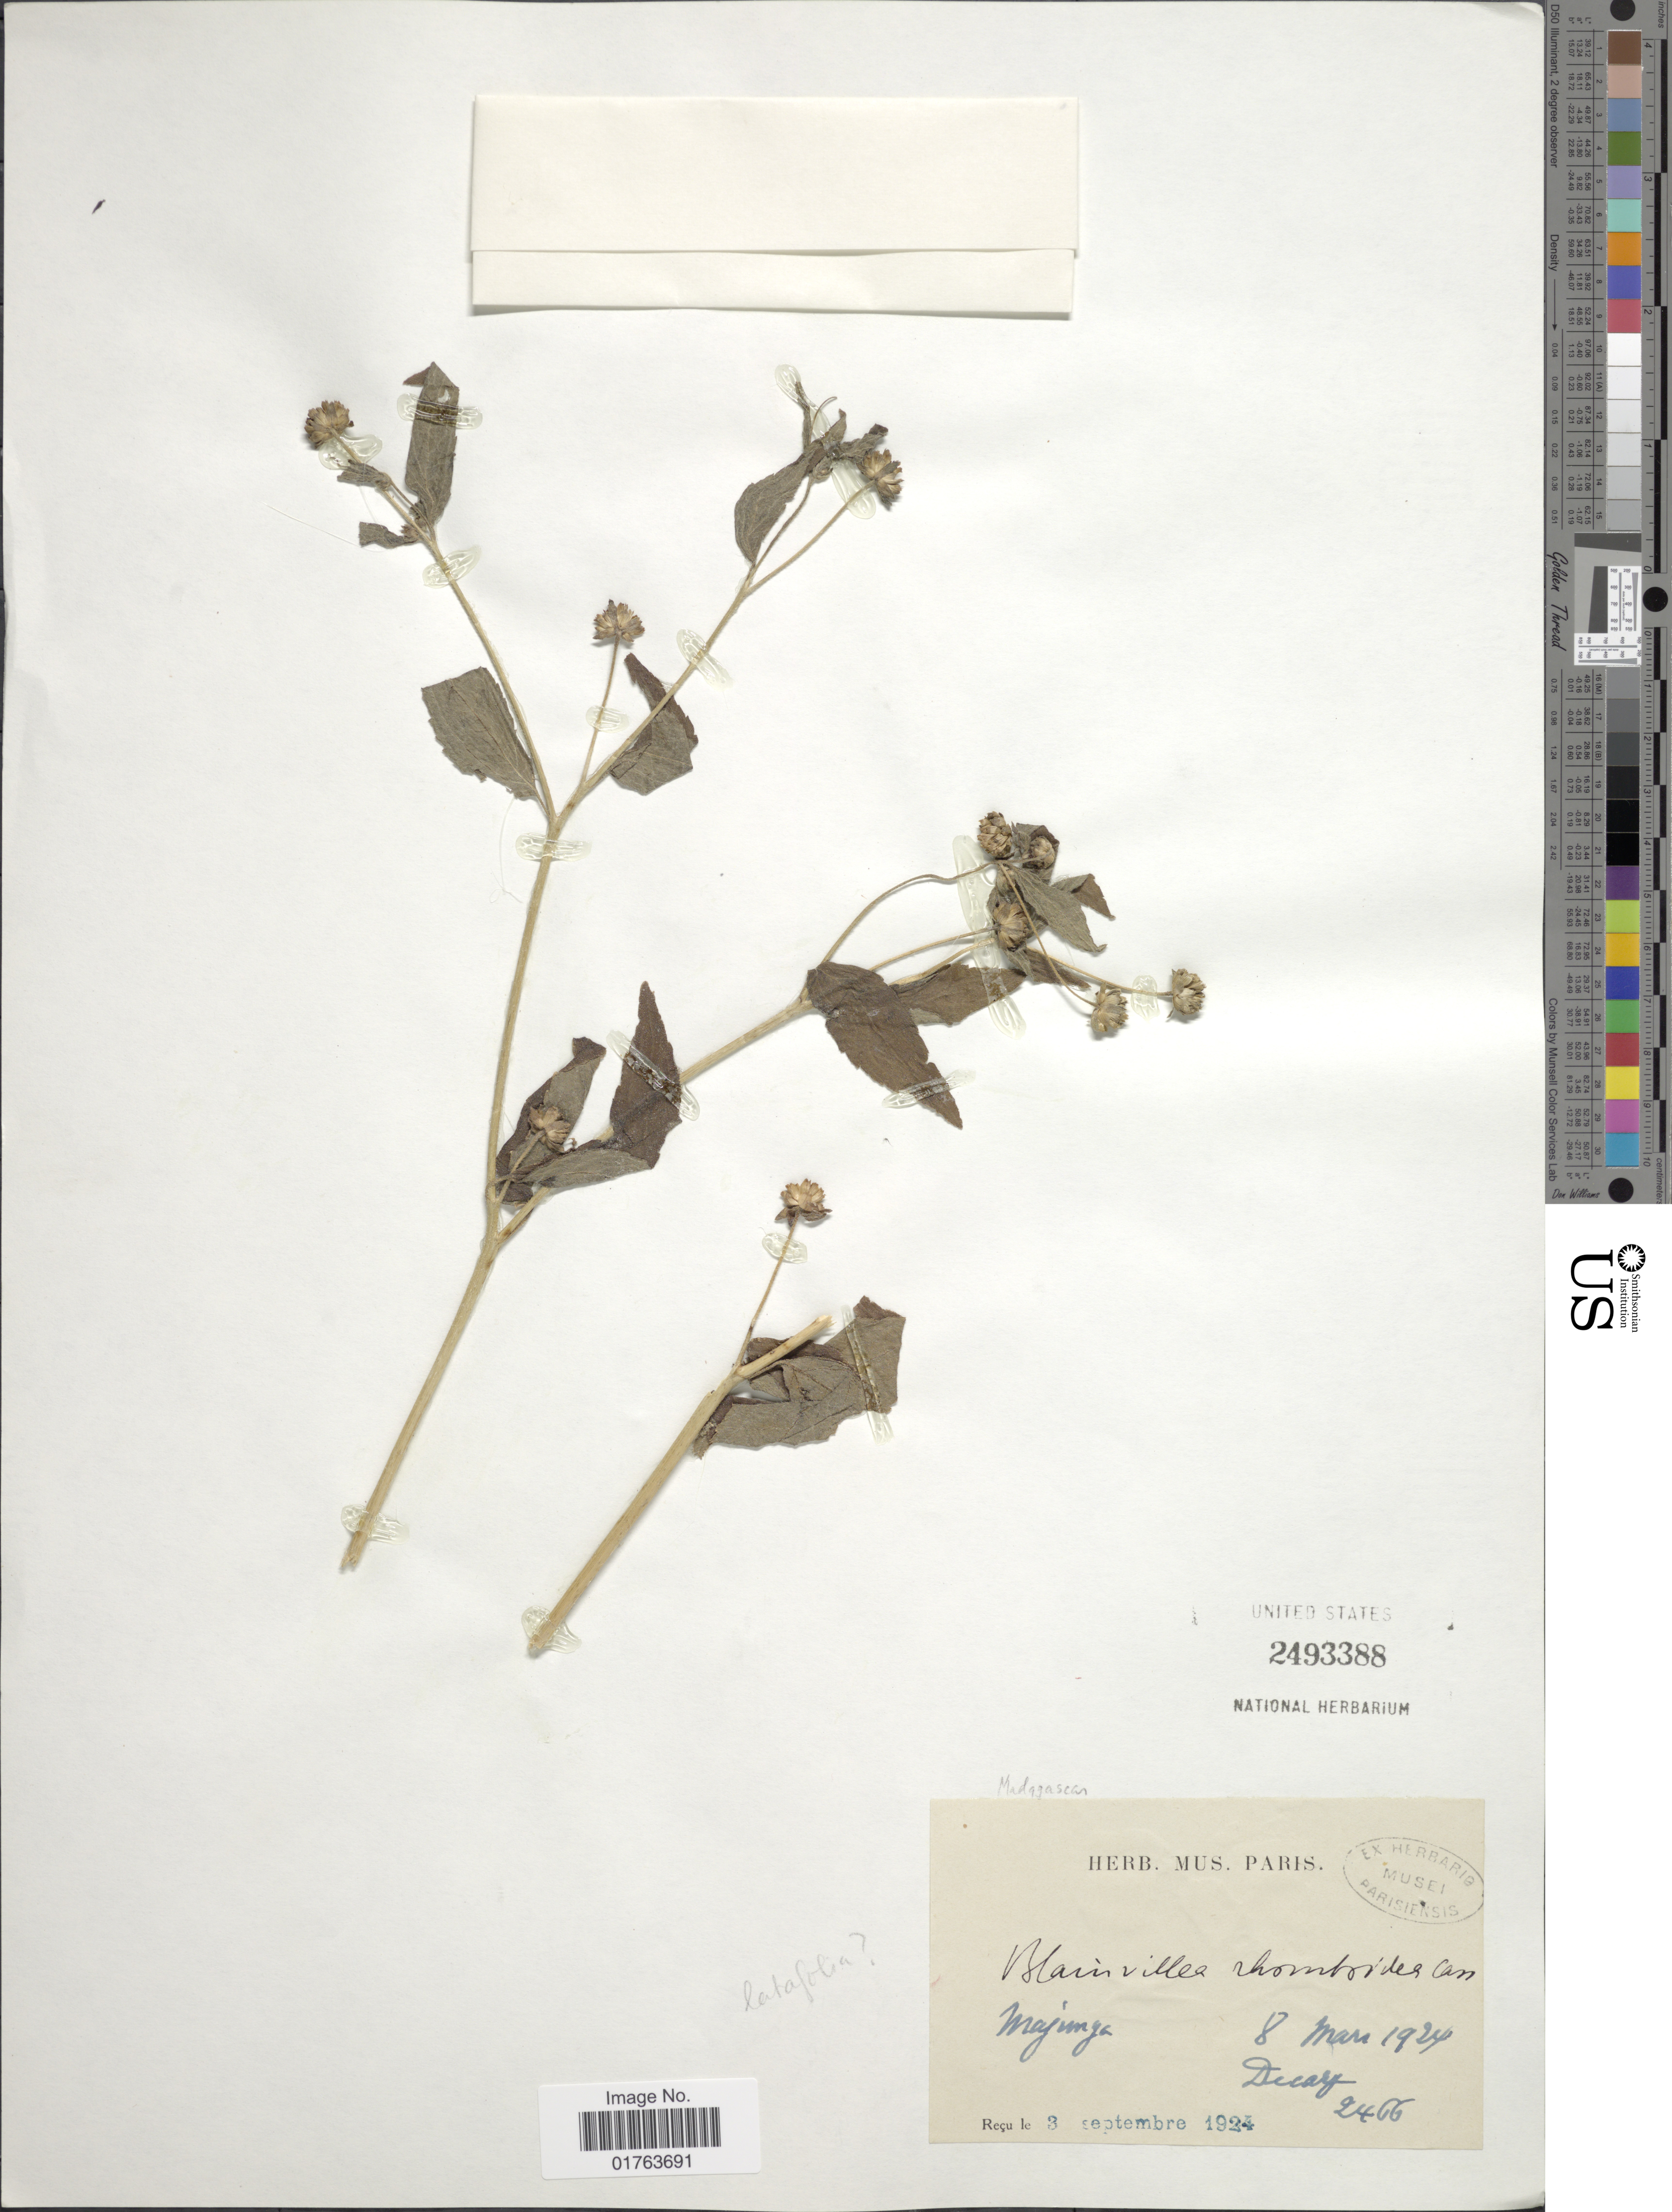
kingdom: Plantae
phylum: Tracheophyta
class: Magnoliopsida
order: Asterales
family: Asteraceae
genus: Blainvillea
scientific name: Blainvillea latifolia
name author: (L.) DC.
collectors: Decary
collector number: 2466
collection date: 1924-03-08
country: Madagascar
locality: Majunga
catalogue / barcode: US 2493388